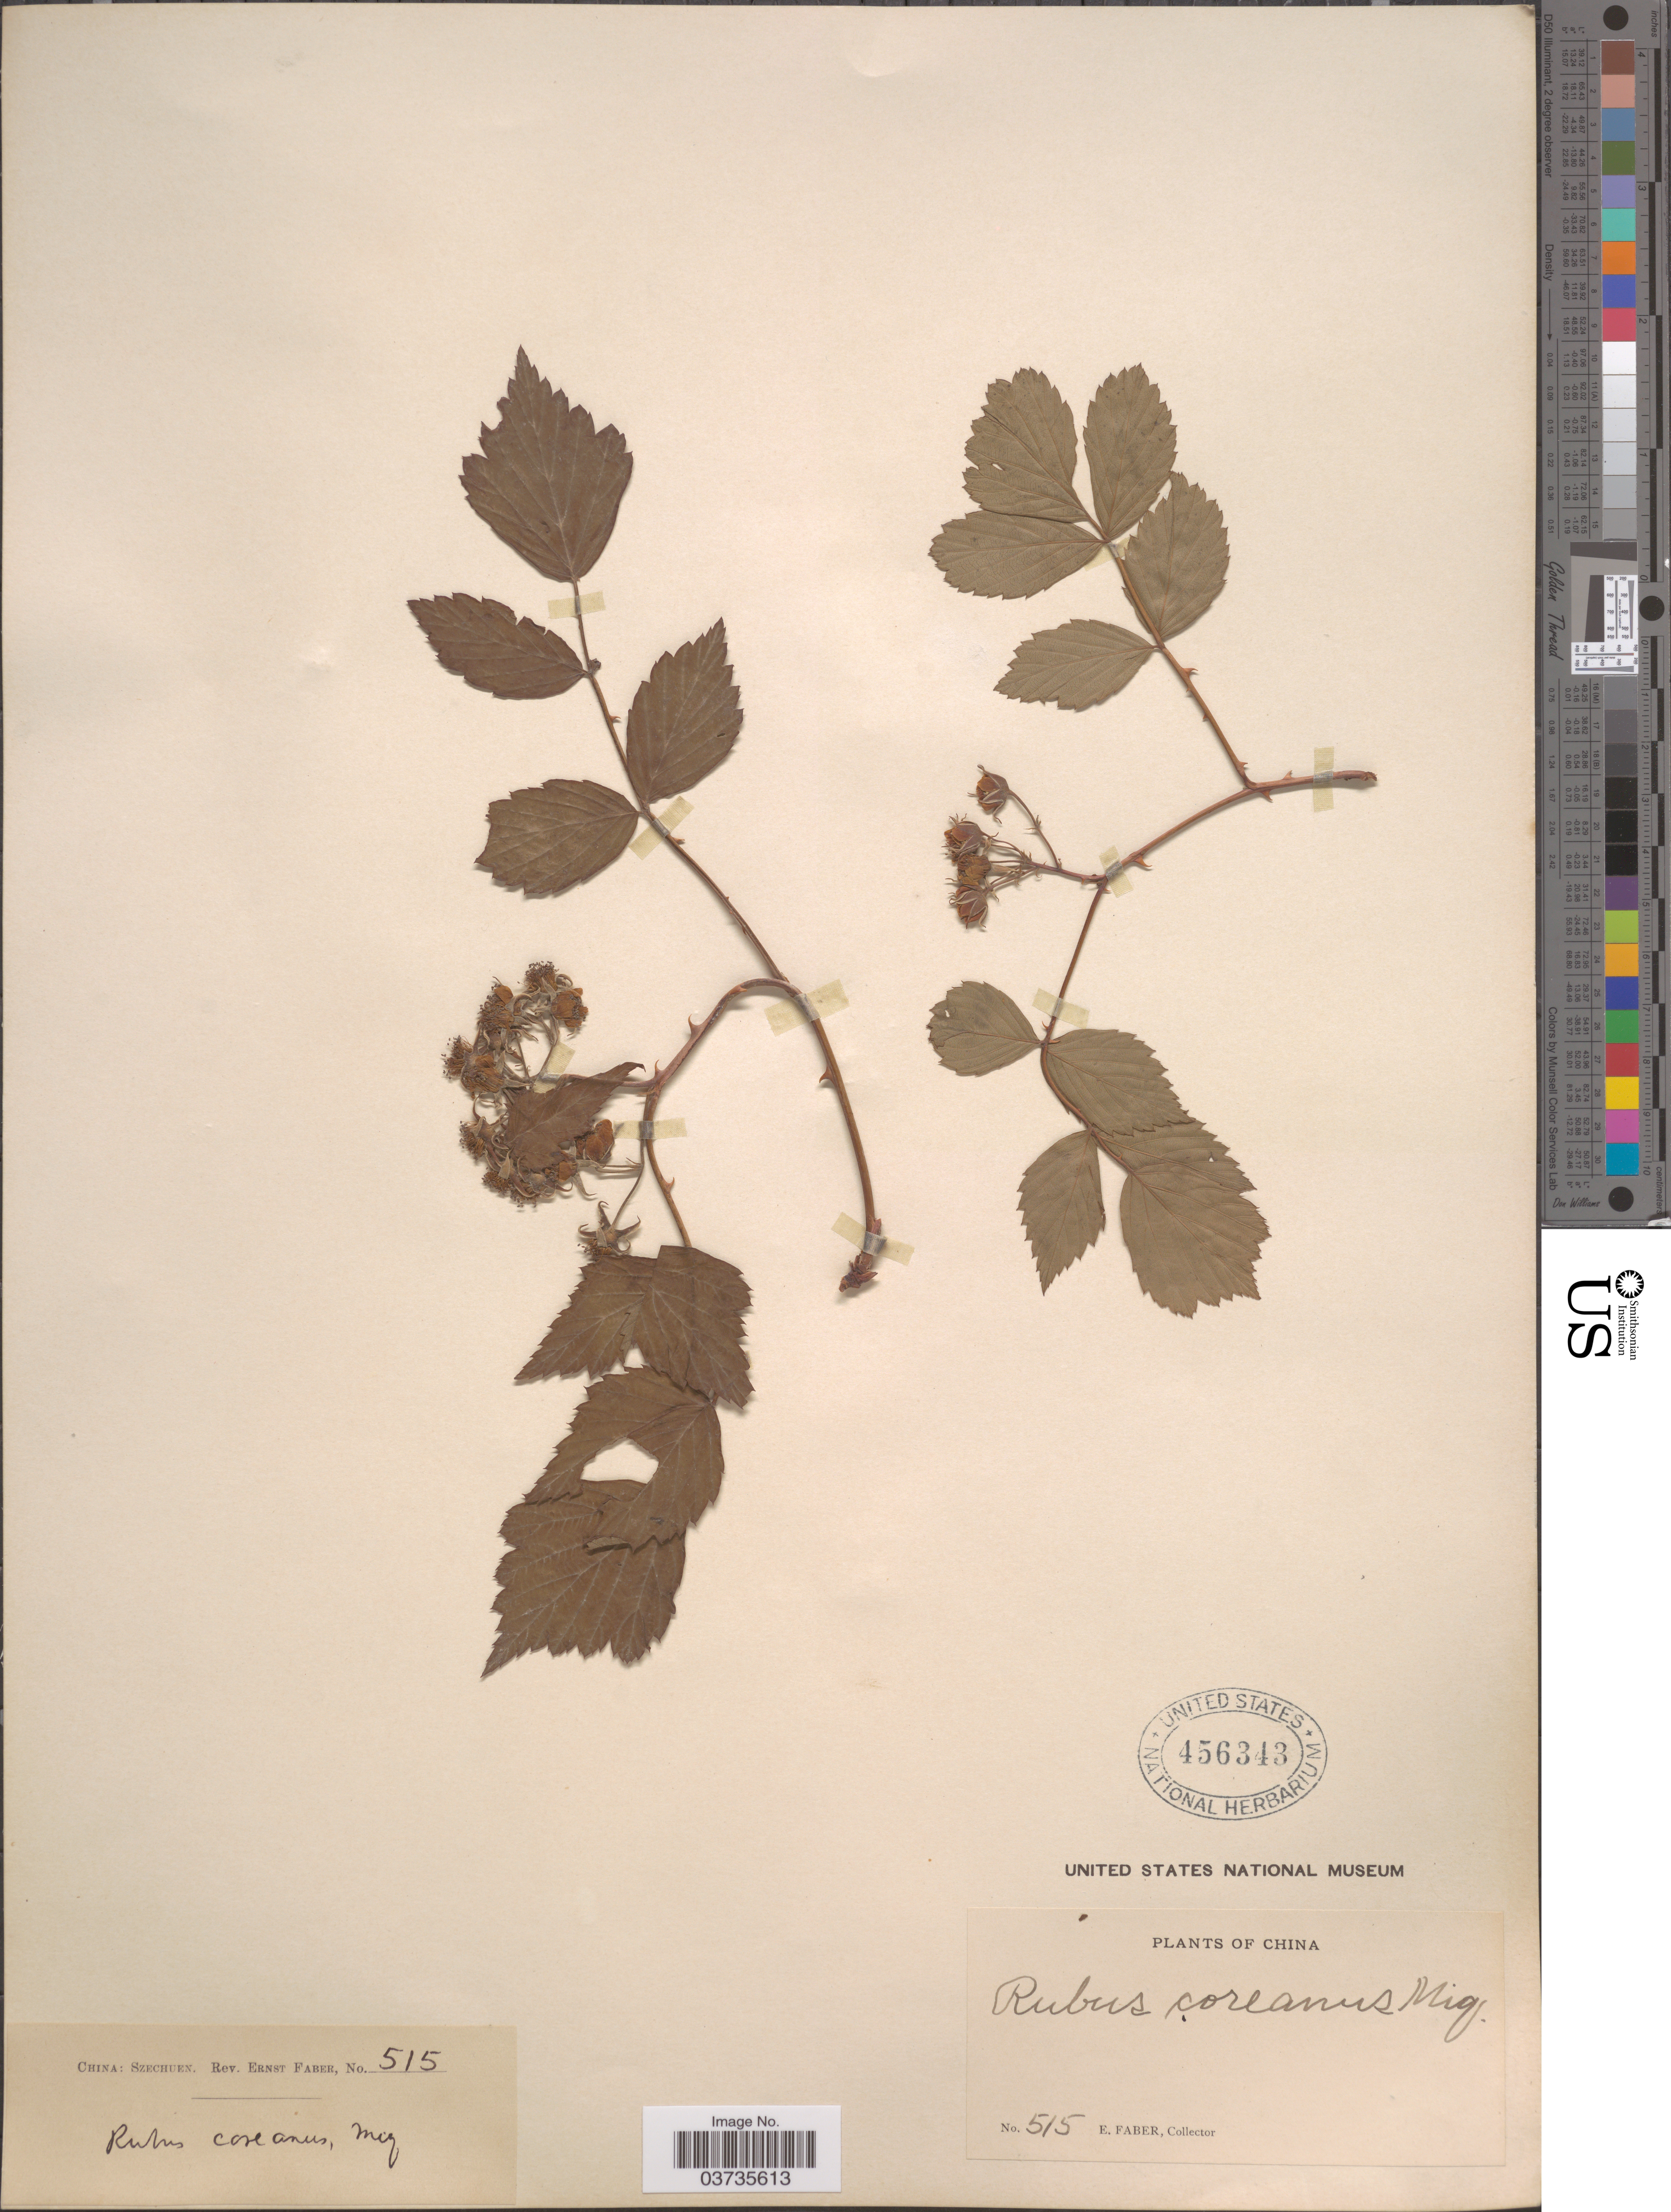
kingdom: Plantae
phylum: Tracheophyta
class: Magnoliopsida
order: Rosales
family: Rosaceae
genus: Rubus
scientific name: Rubus coreanus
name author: Miq.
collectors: E. Faber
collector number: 515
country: China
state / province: Sichuan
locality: Szechuen.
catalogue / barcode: US 456343